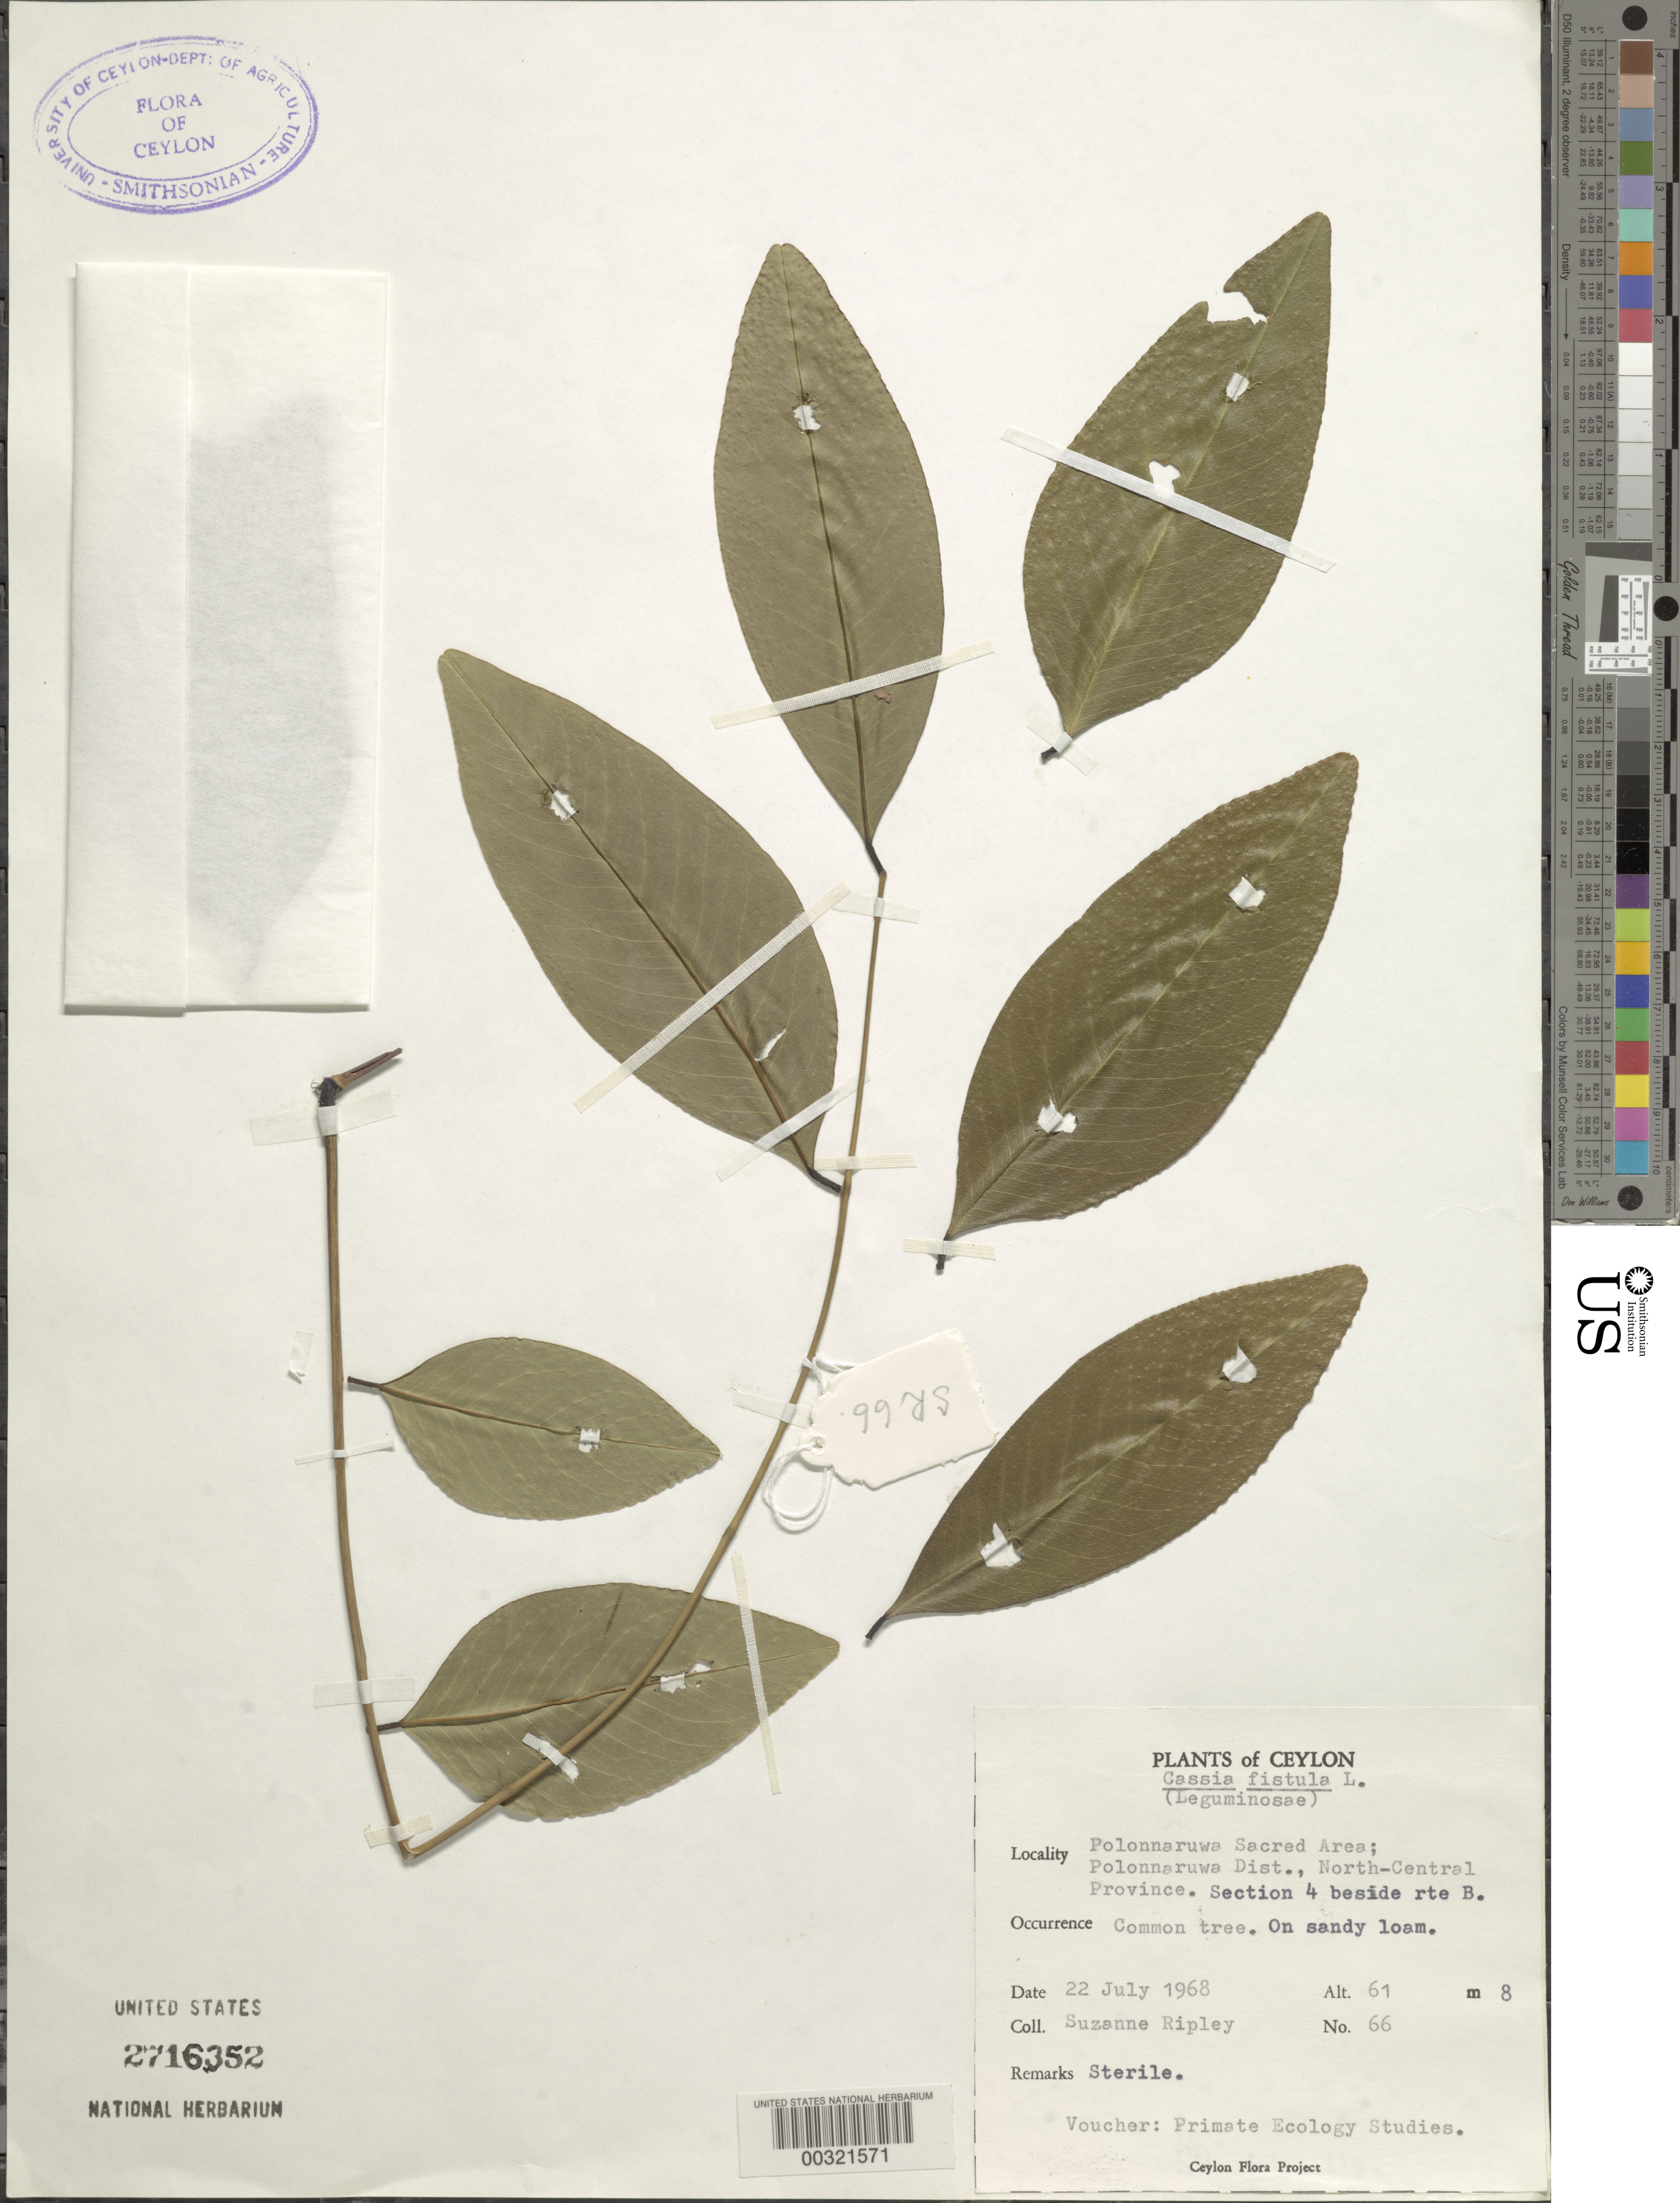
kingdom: Plantae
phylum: Tracheophyta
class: Magnoliopsida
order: Fabales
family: Fabaceae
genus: Cassia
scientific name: Cassia fistula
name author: L.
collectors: S. Ripley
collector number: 66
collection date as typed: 22 Jul 1968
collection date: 1968-07-22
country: Sri Lanka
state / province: North Central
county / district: Polonnaruwa Dist.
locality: Polonnaruwa sacred area, section 4 beside rte b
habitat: Sandy loam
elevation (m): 61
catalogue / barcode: US 2716352